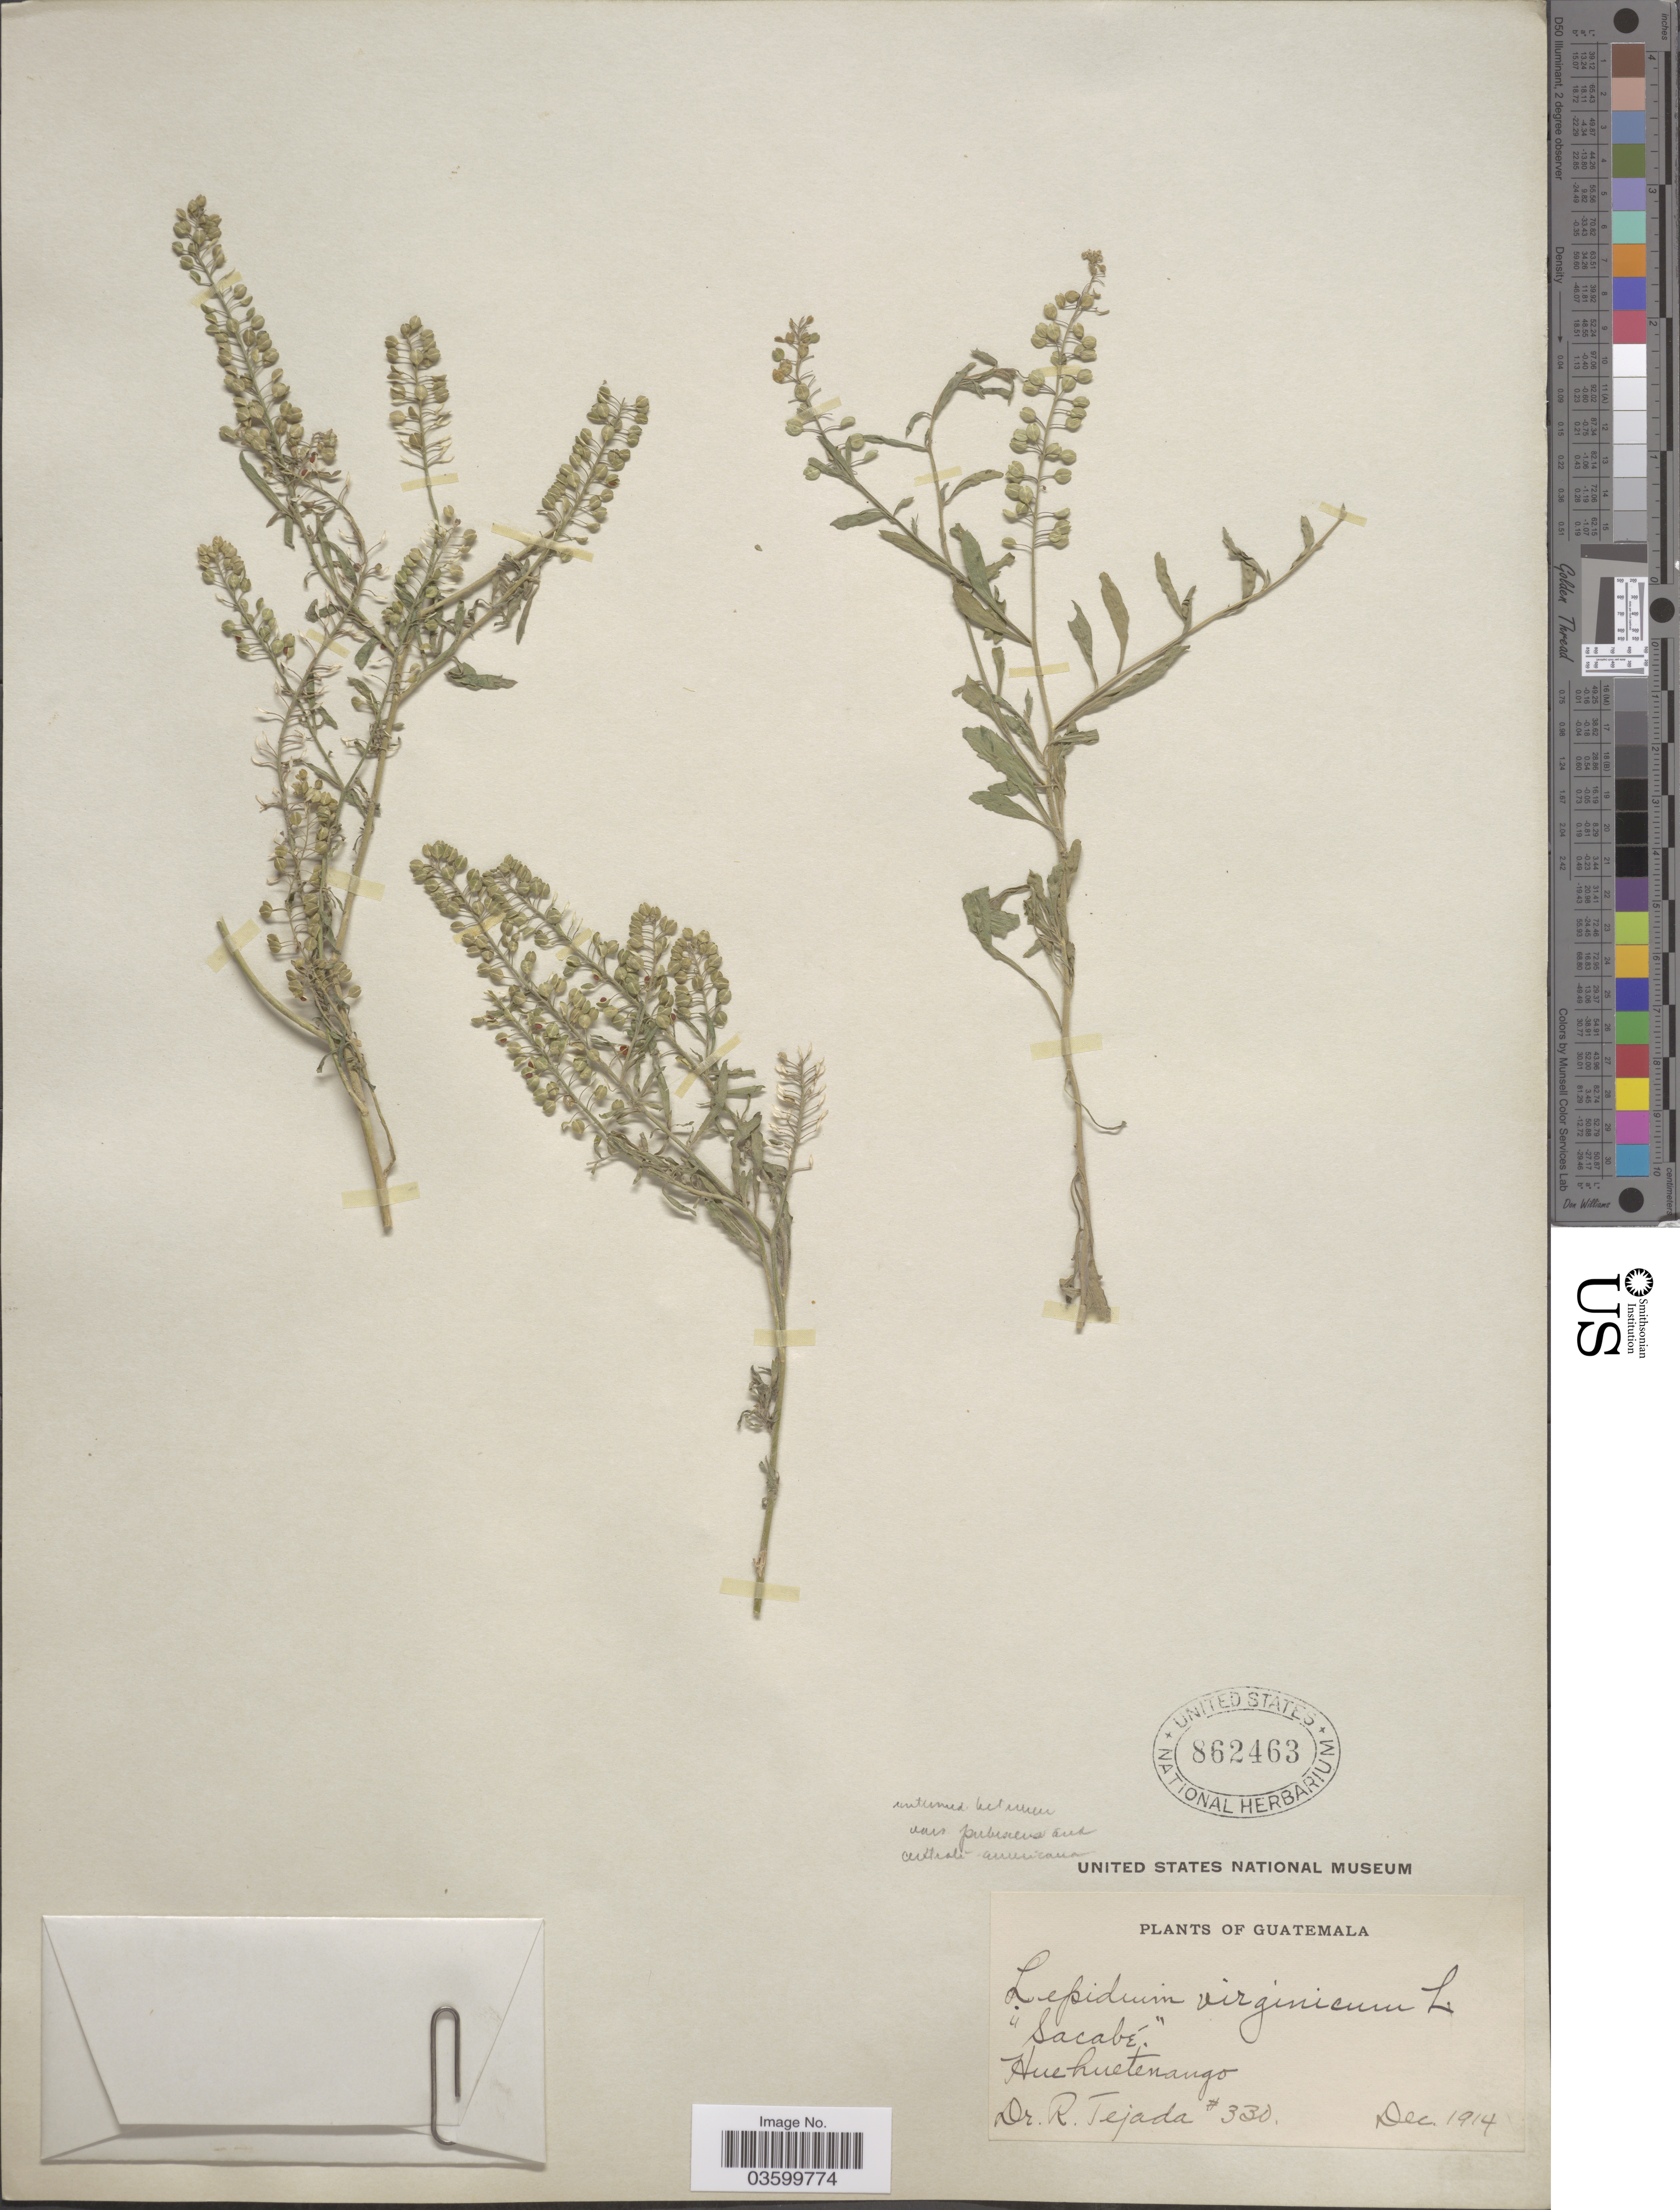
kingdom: Plantae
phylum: Tracheophyta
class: Magnoliopsida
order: Brassicales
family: Brassicaceae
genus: Lepidium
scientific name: Lepidium virginicum var. pubescens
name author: (Greene) C.L. Hitchc.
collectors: R. Tejada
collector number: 330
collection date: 1914-12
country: Guatemala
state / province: Huehuetenango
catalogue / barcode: US 862463